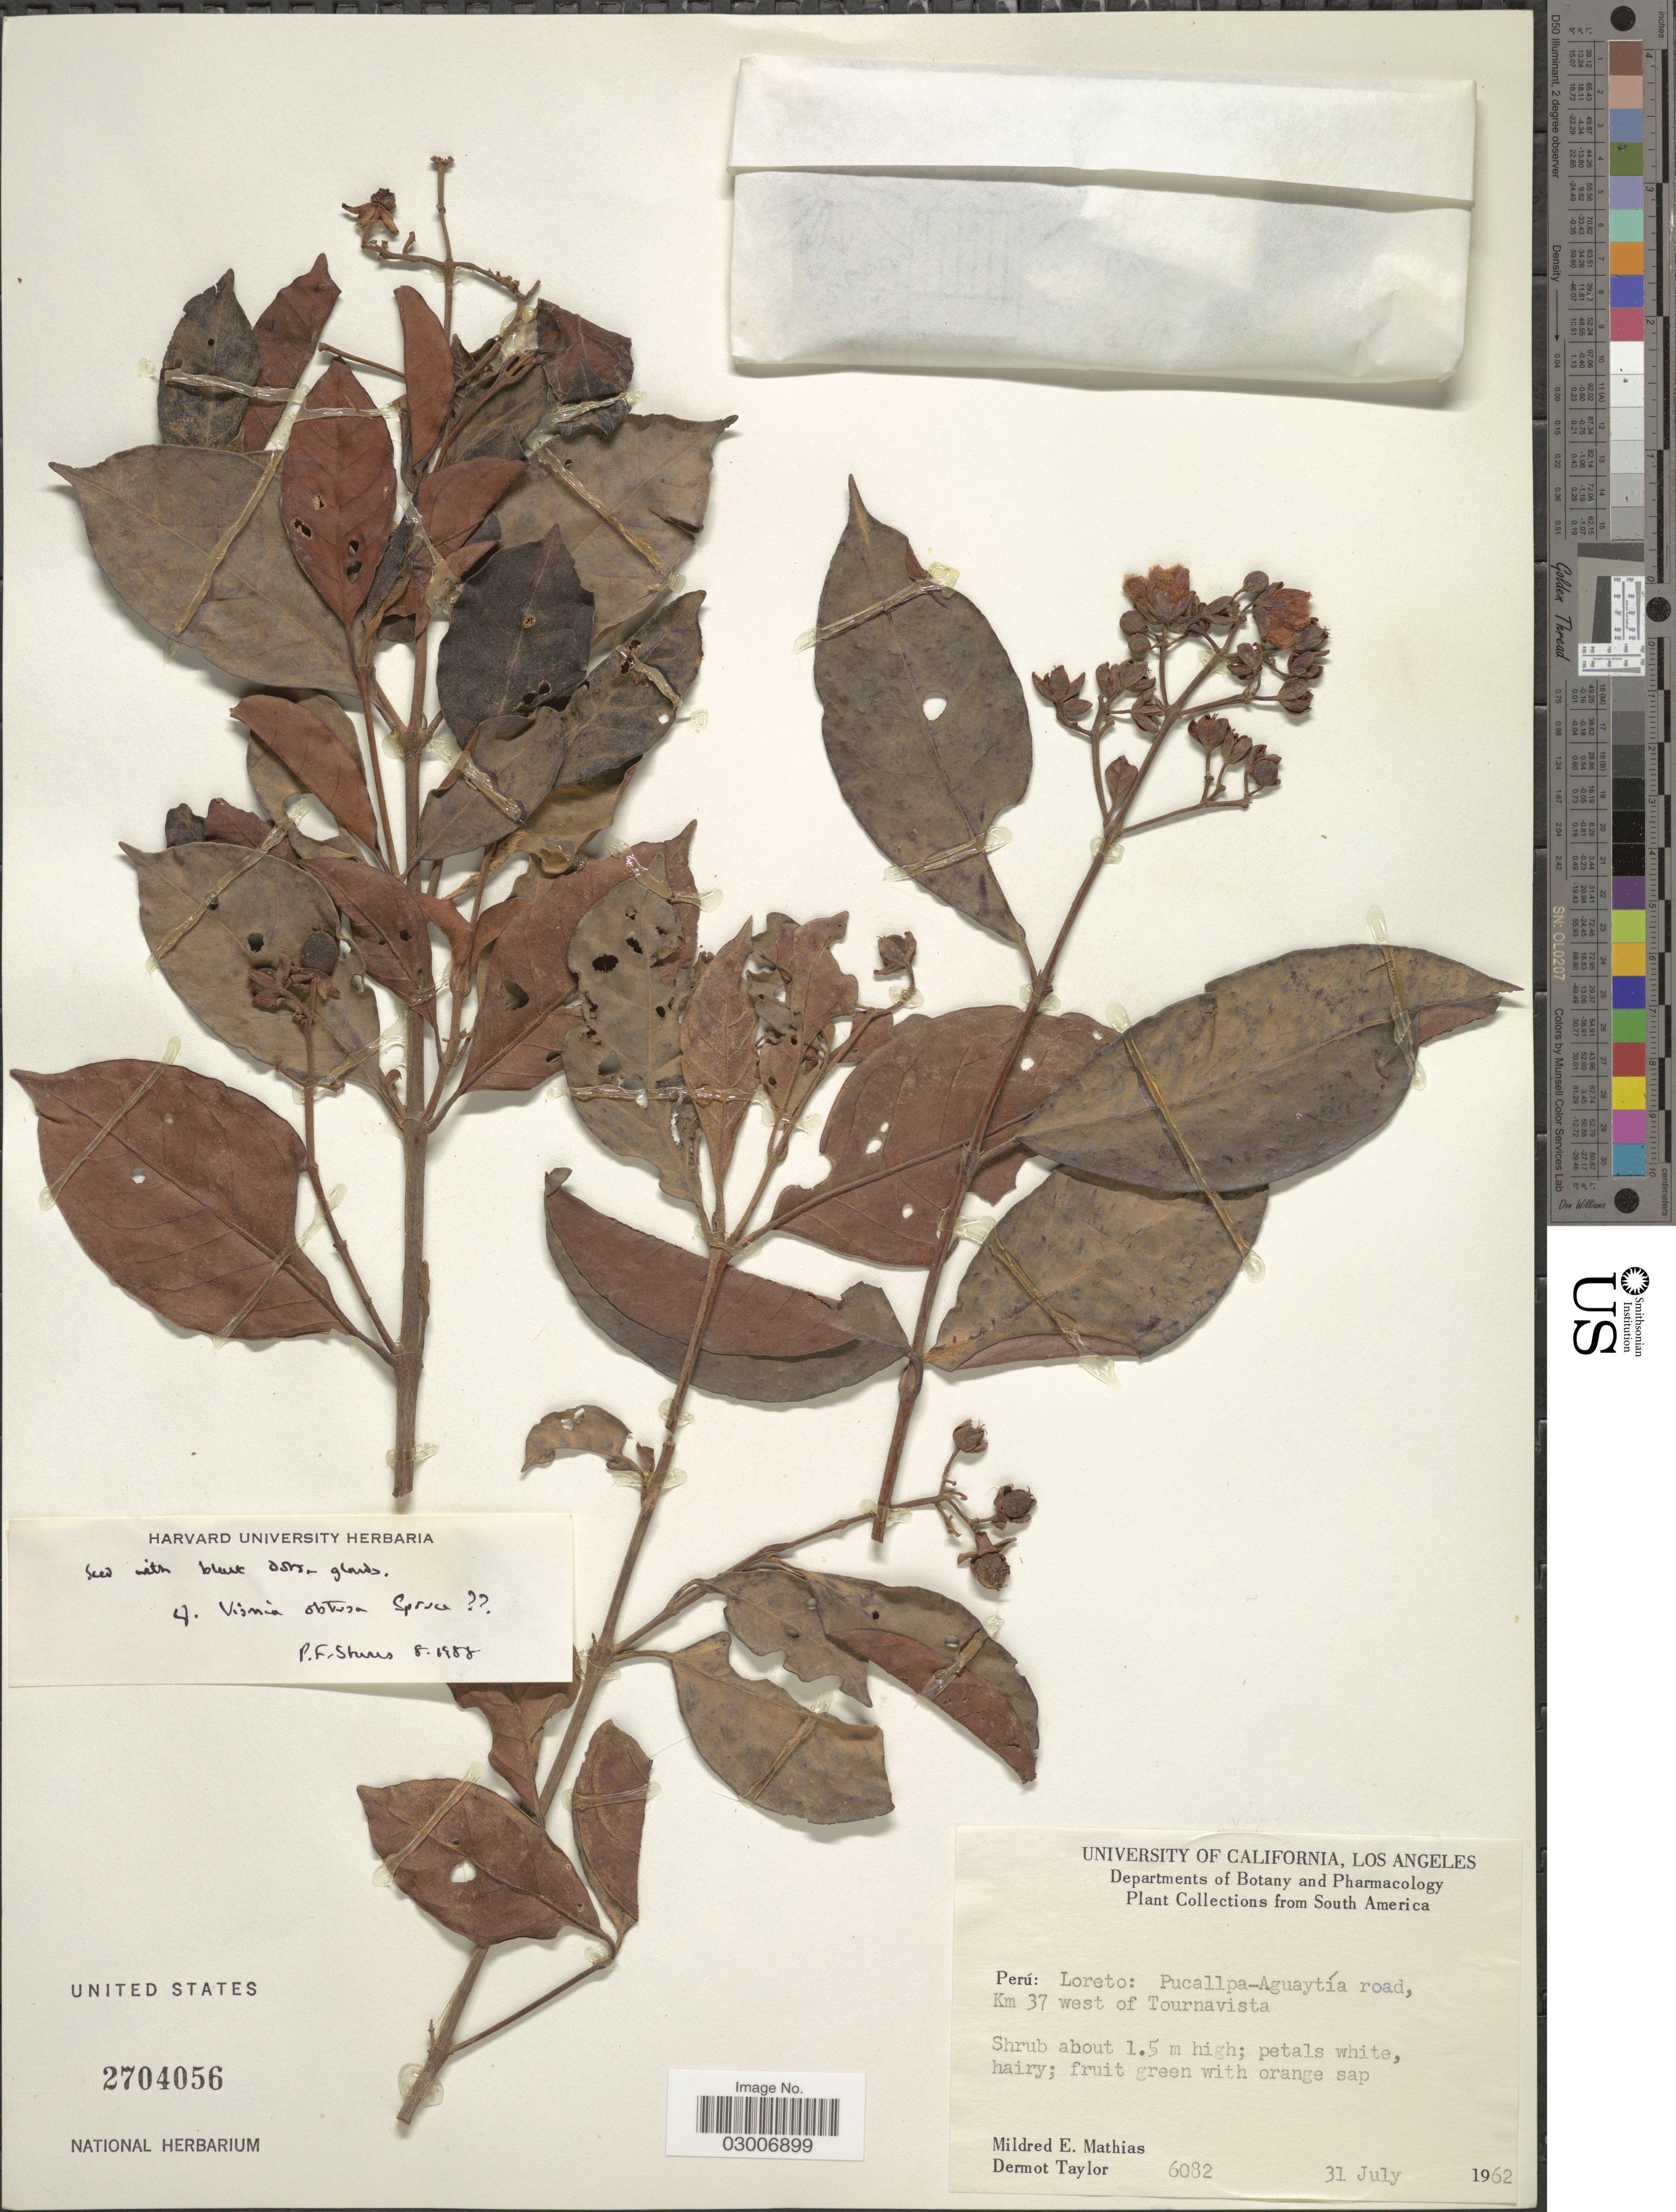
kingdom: Plantae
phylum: Tracheophyta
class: Magnoliopsida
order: Malpighiales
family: Hypericaceae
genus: Vismia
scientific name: Vismia obtusa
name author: Spruce ex Reichardt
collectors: M. E. Mathias & D. Taylor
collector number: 6082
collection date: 1962-07-31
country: Peru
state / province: Loreto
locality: Loreto: Pucallpa-Aguaytía road, Km 37 west of Tournavista.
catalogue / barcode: US 2704056